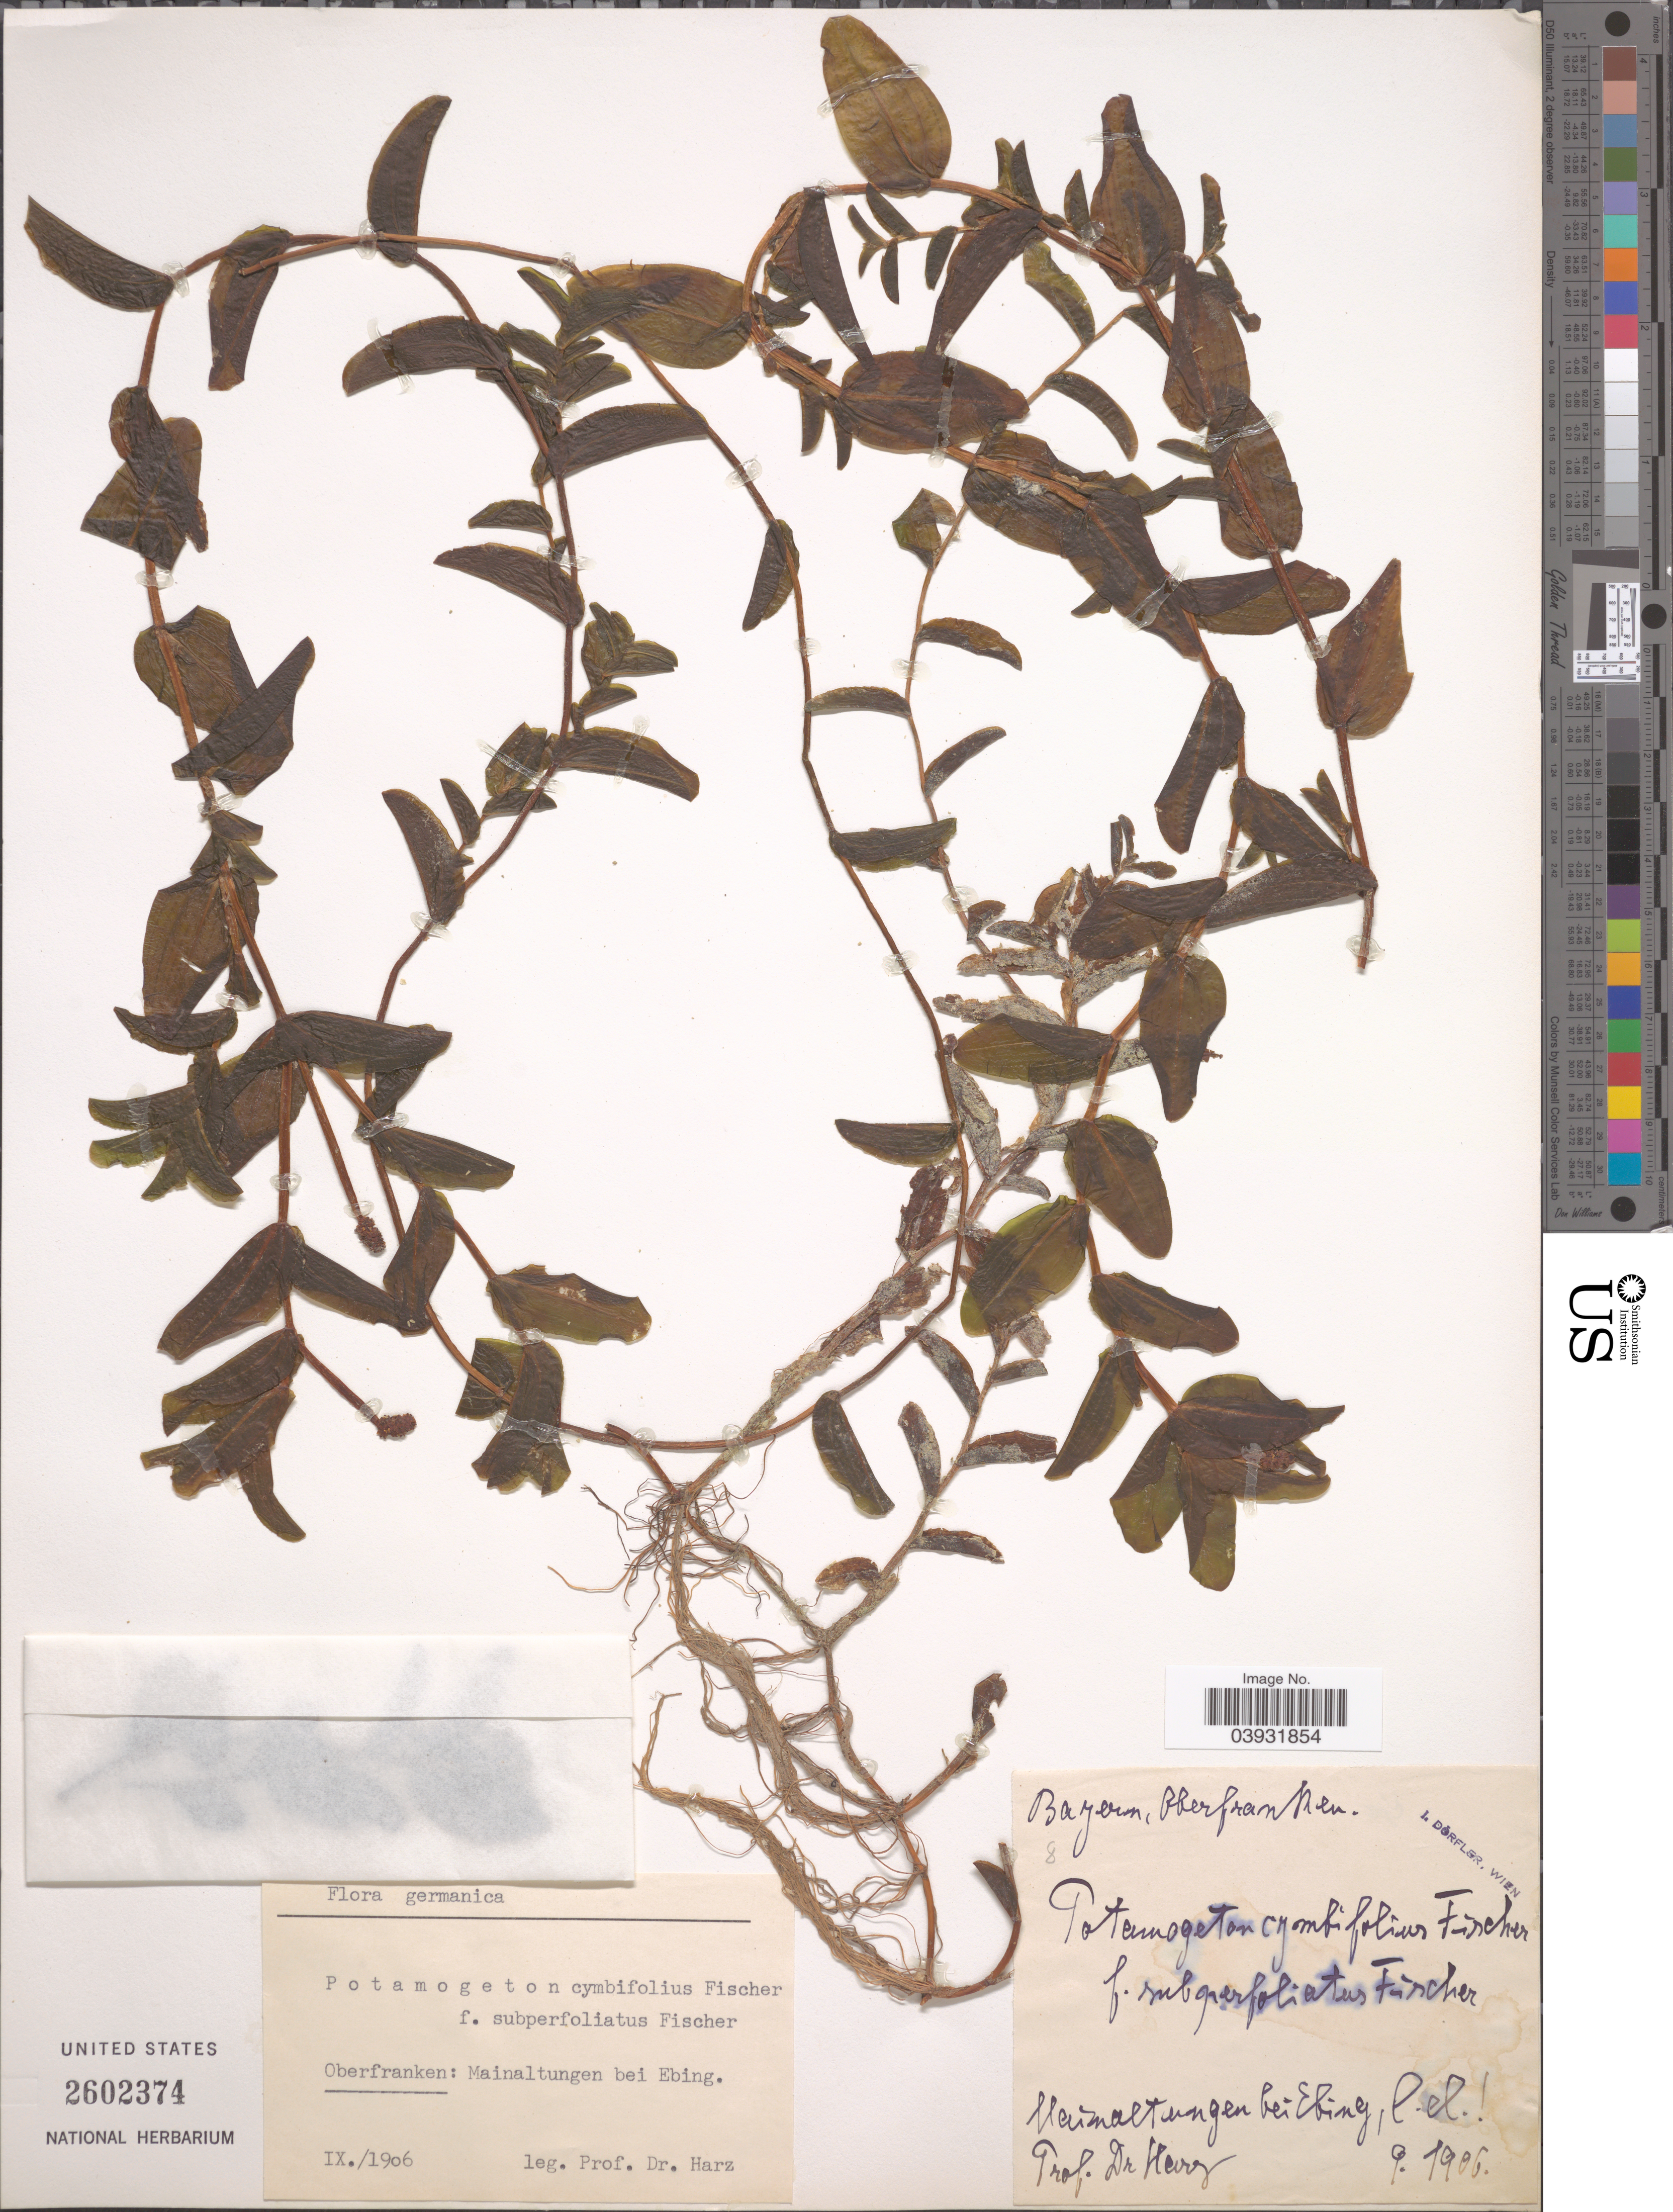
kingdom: Plantae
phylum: Tracheophyta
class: Liliopsida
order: Alismatales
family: Potamogetonaceae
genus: Potamogeton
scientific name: Potamogeton cymbifolius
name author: G.Fisch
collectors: -. Harz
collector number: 8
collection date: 1906-09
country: Germany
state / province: Bayern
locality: Oberfranken: Mainaltungen bei Ebing.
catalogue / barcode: US 2602374